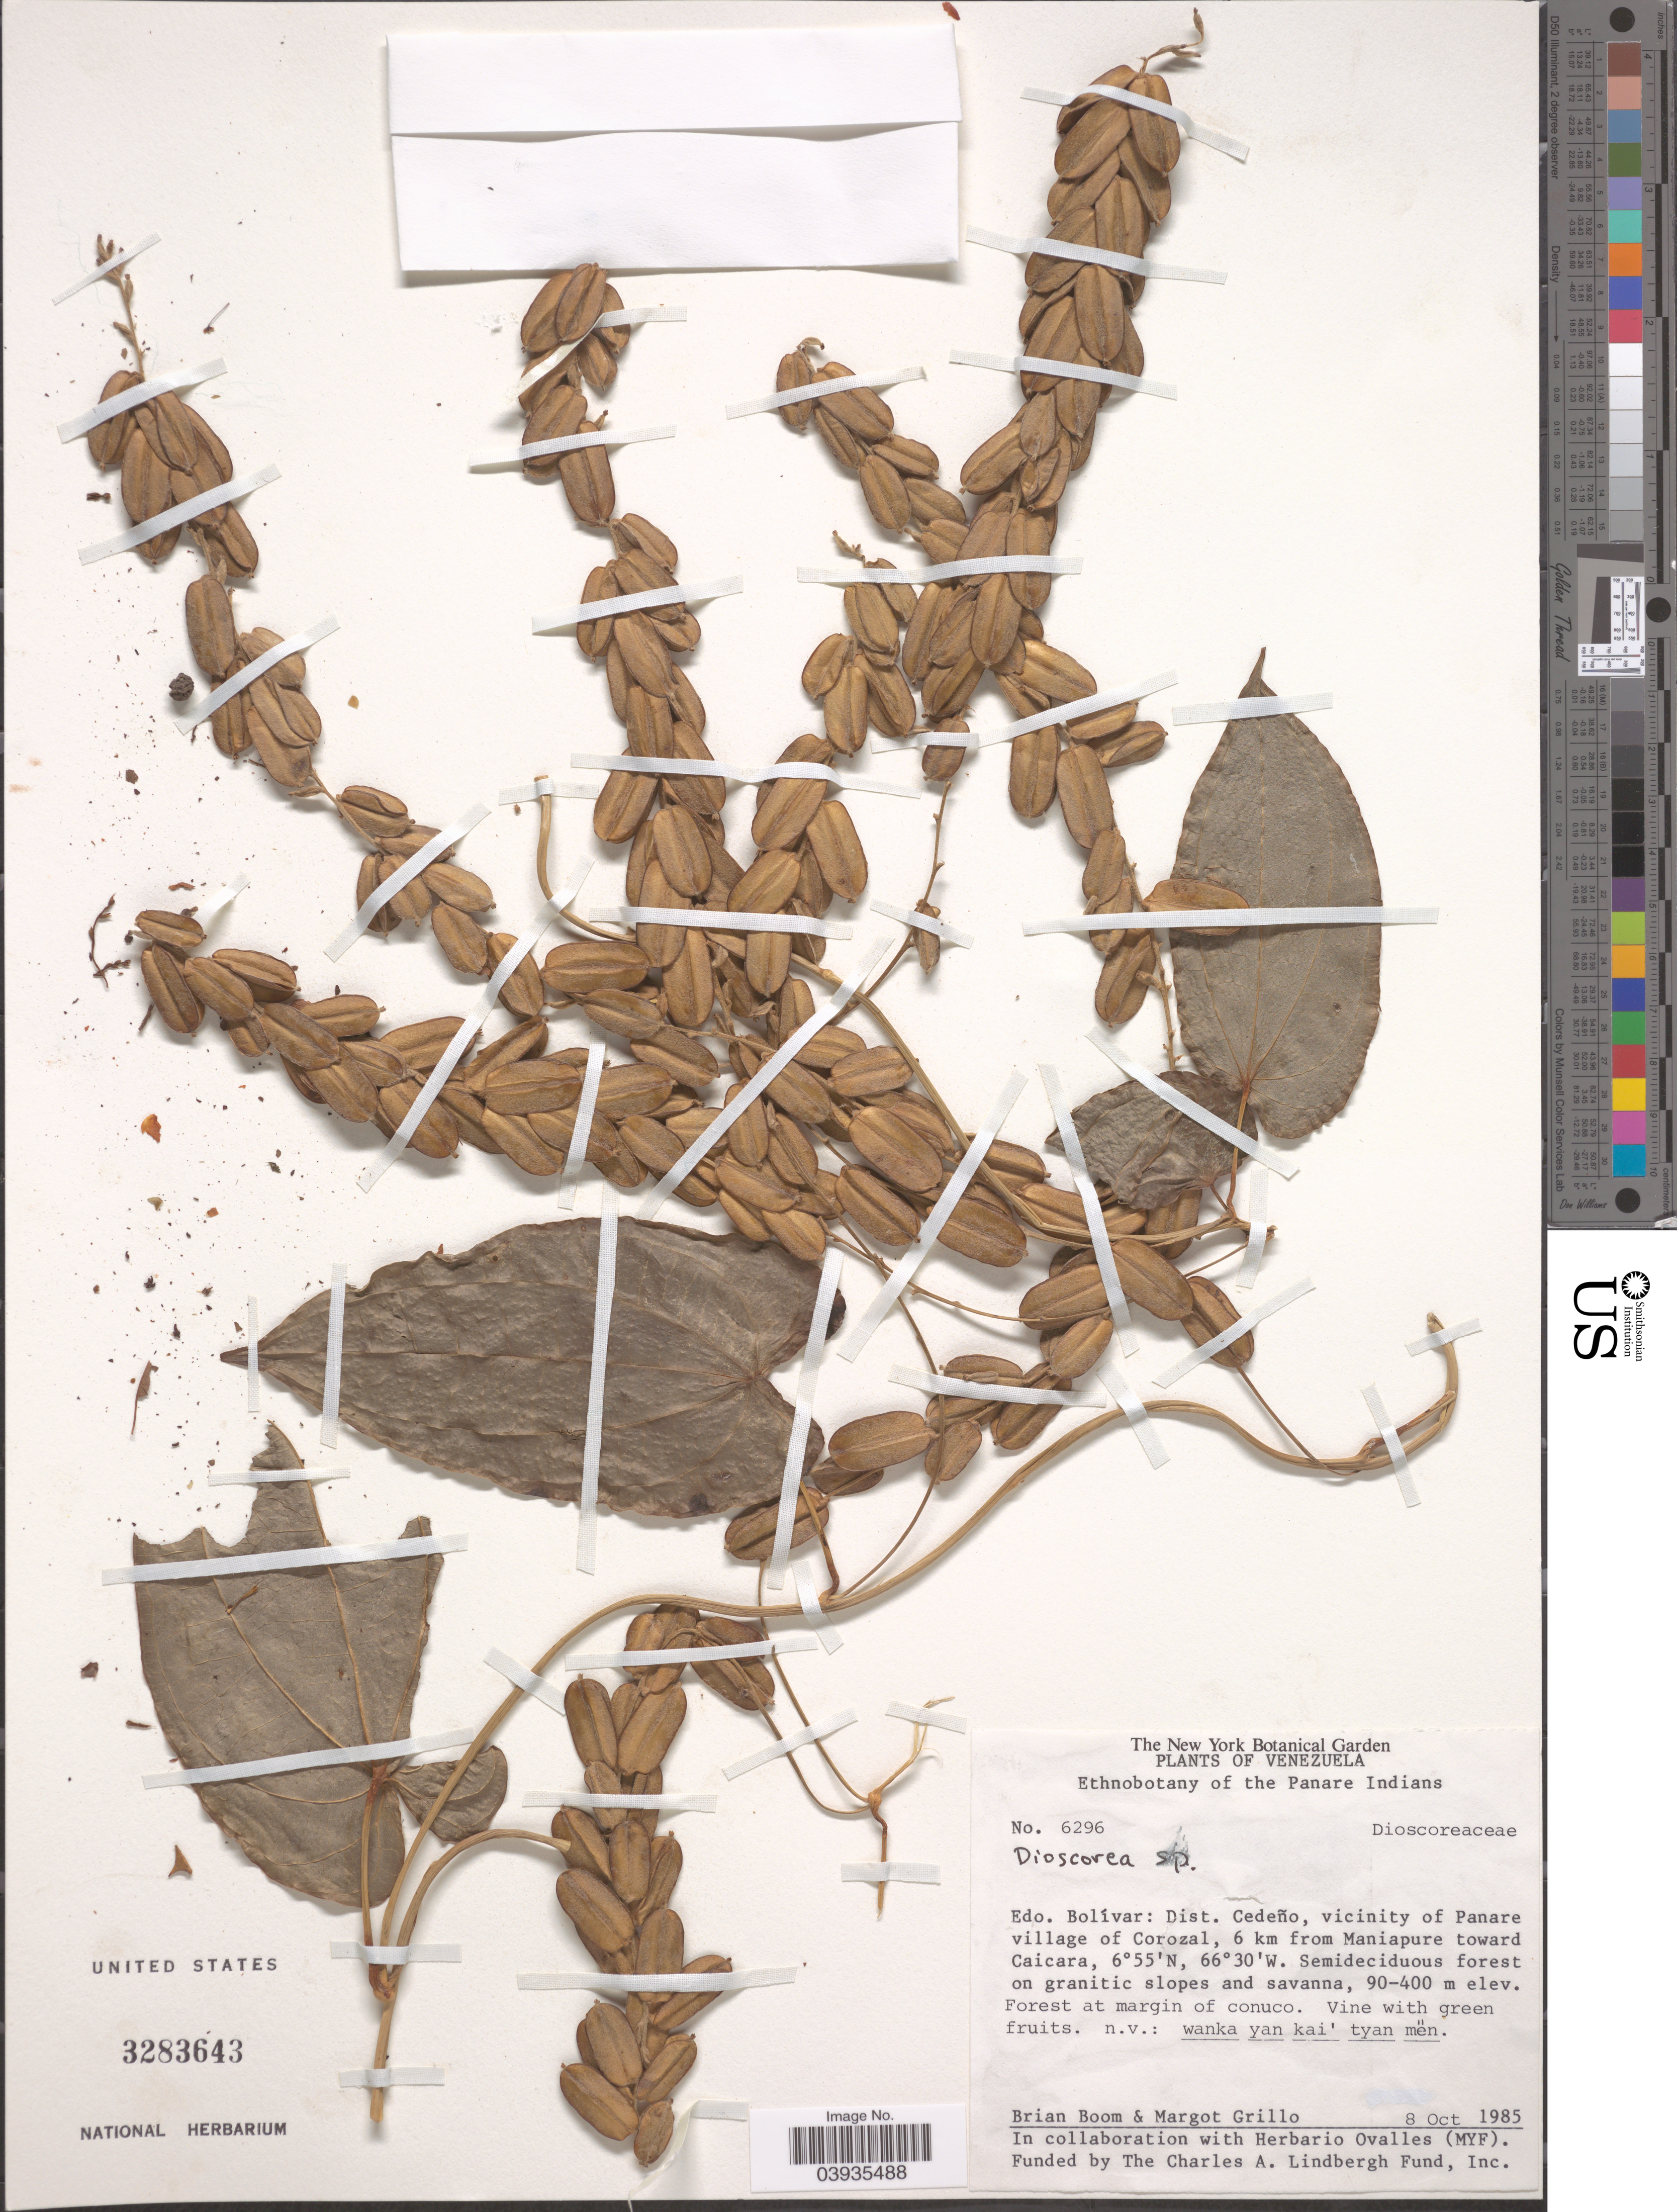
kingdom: Plantae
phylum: Tracheophyta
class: Liliopsida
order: Dioscoreales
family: Dioscoreaceae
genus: Dioscorea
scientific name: Dioscorea sp.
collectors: B. M. Boom & M. Grillo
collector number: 6296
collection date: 1985-10-08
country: Venezuela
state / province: Bolivar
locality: Dist. Cedeño, vicinity of Panare village of Corozal, 6 km from Maniapure toward Caicara.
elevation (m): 90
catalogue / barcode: US 3283643